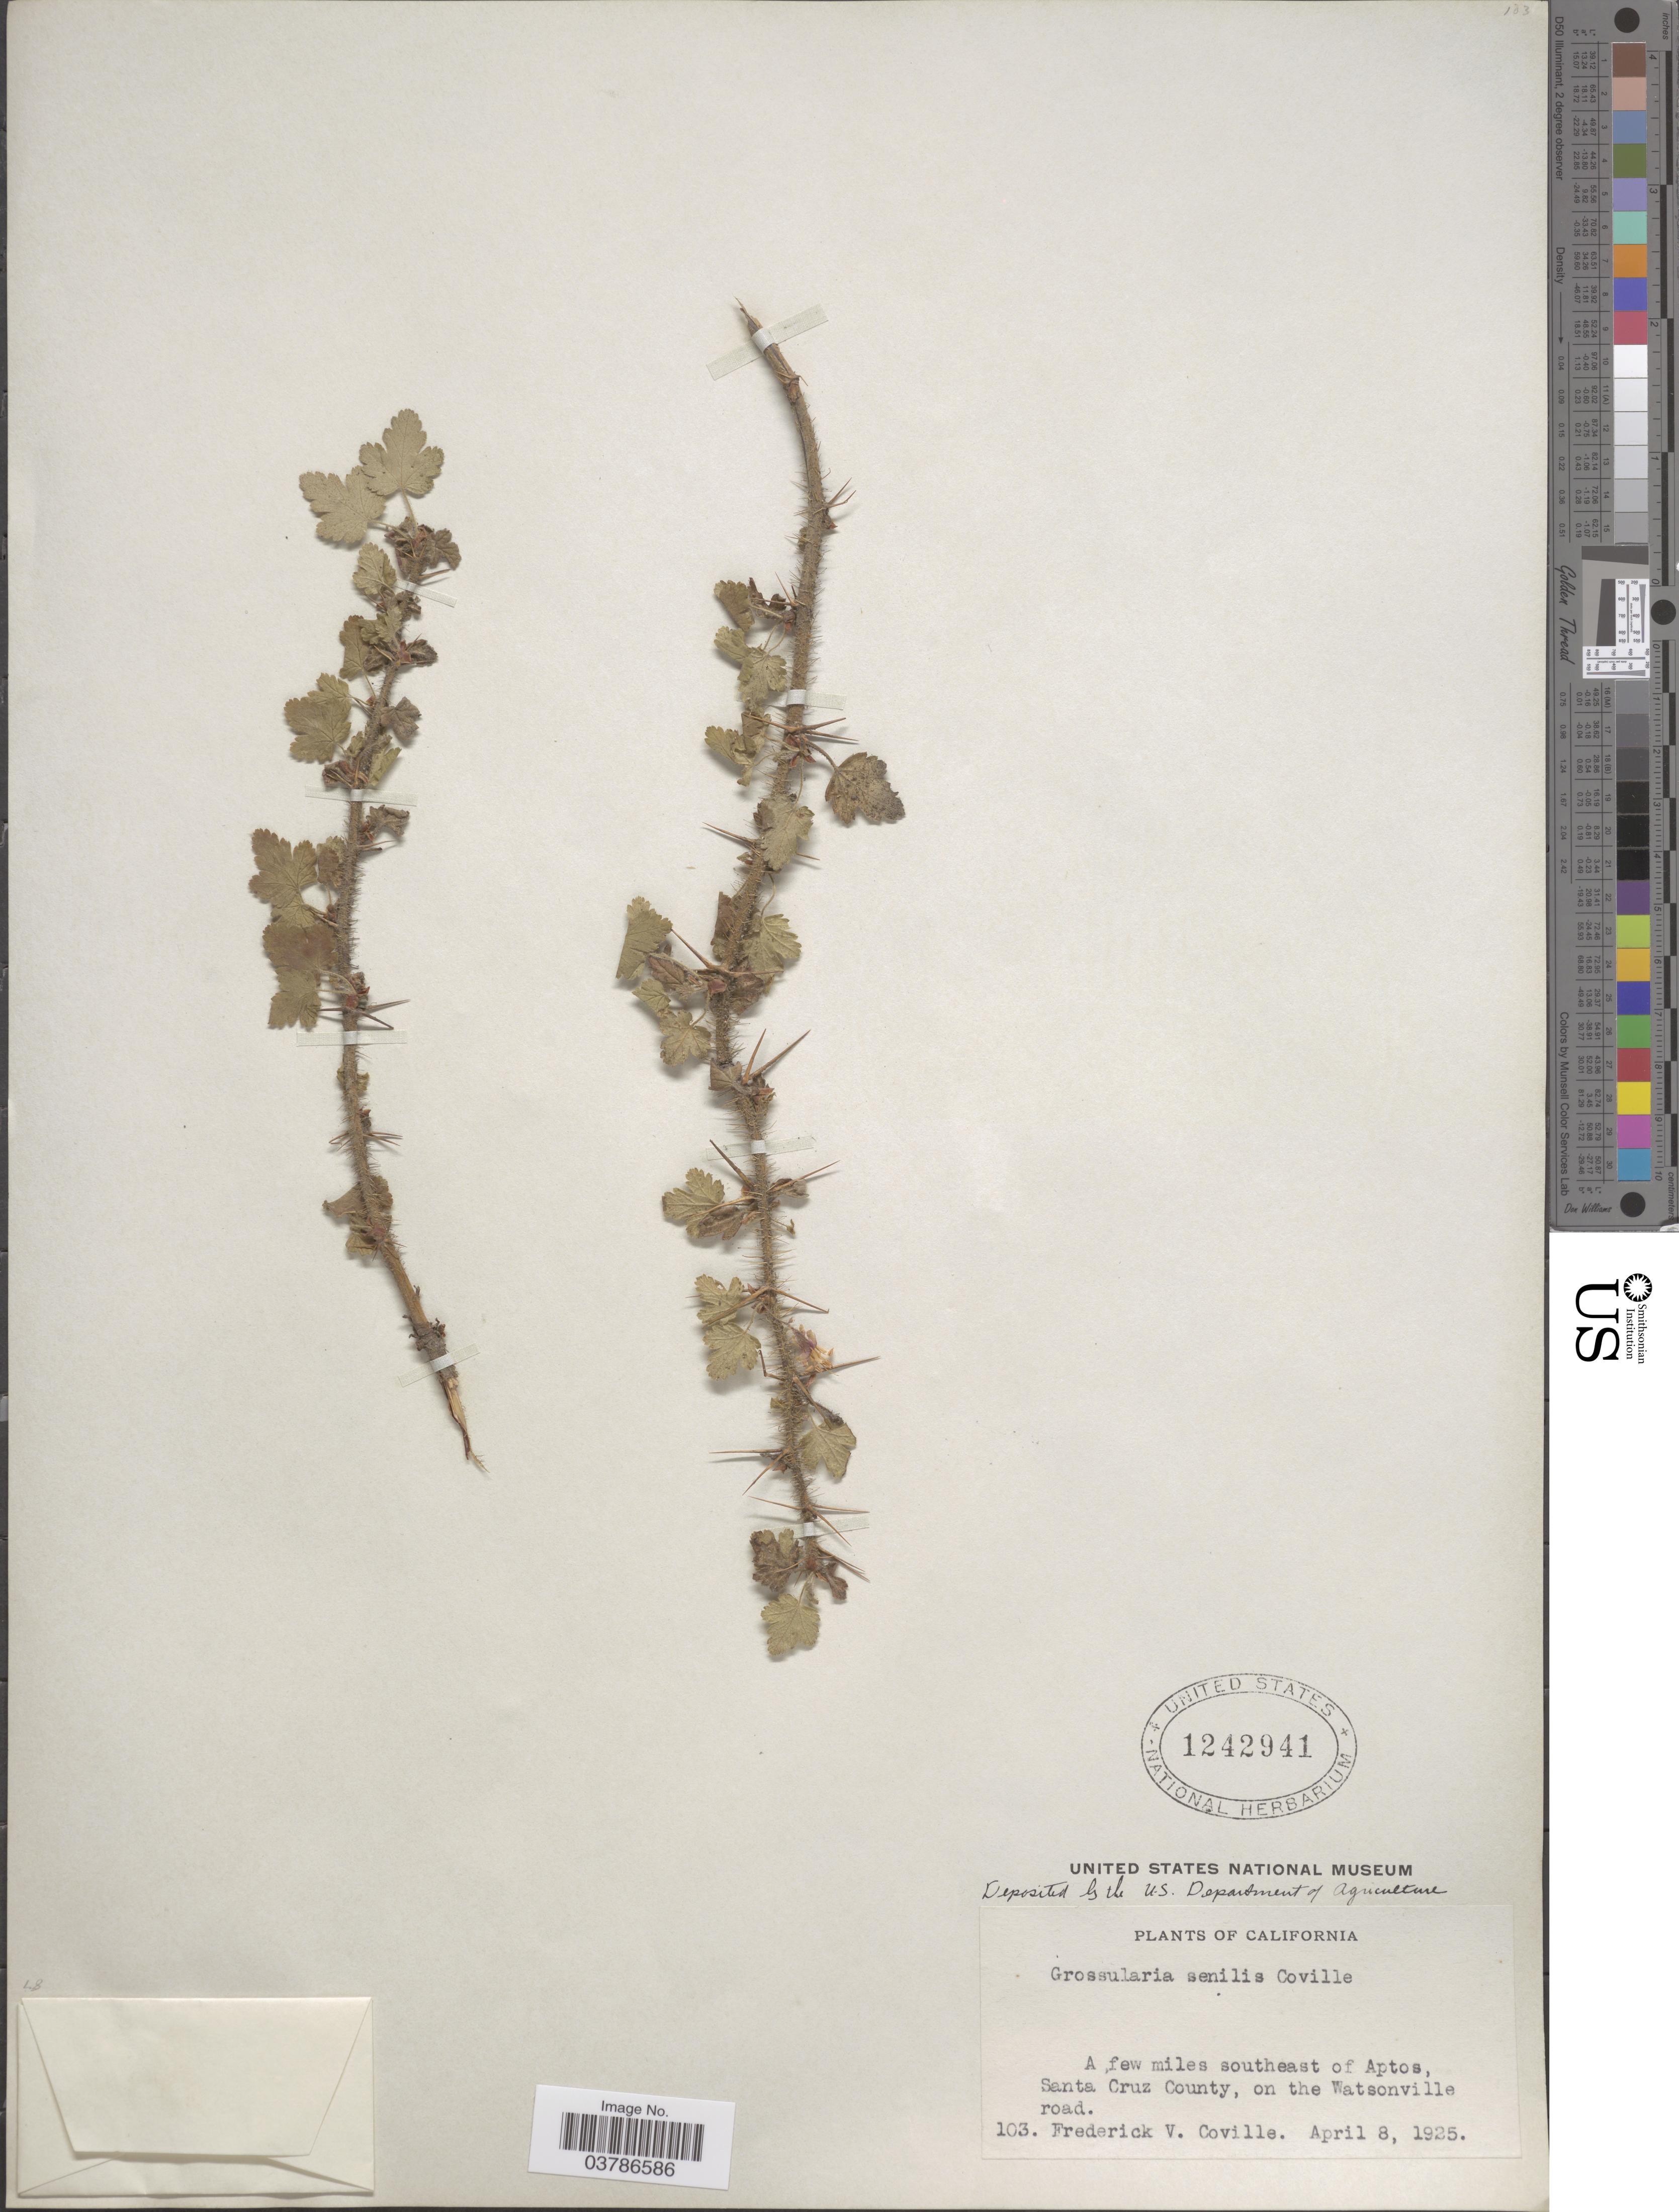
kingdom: Plantae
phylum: Tracheophyta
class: Magnoliopsida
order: Saxifragales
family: Grossulariaceae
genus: Ribes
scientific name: Ribes menziesii var. senile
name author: (Coville) Jeps.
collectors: F. V. Coville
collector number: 103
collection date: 1925-04-08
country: United States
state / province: California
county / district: Santa Cruz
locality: A few miles southeast of Aptos, Santa Cruz County, on the Watsonville road.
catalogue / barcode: US 1242941